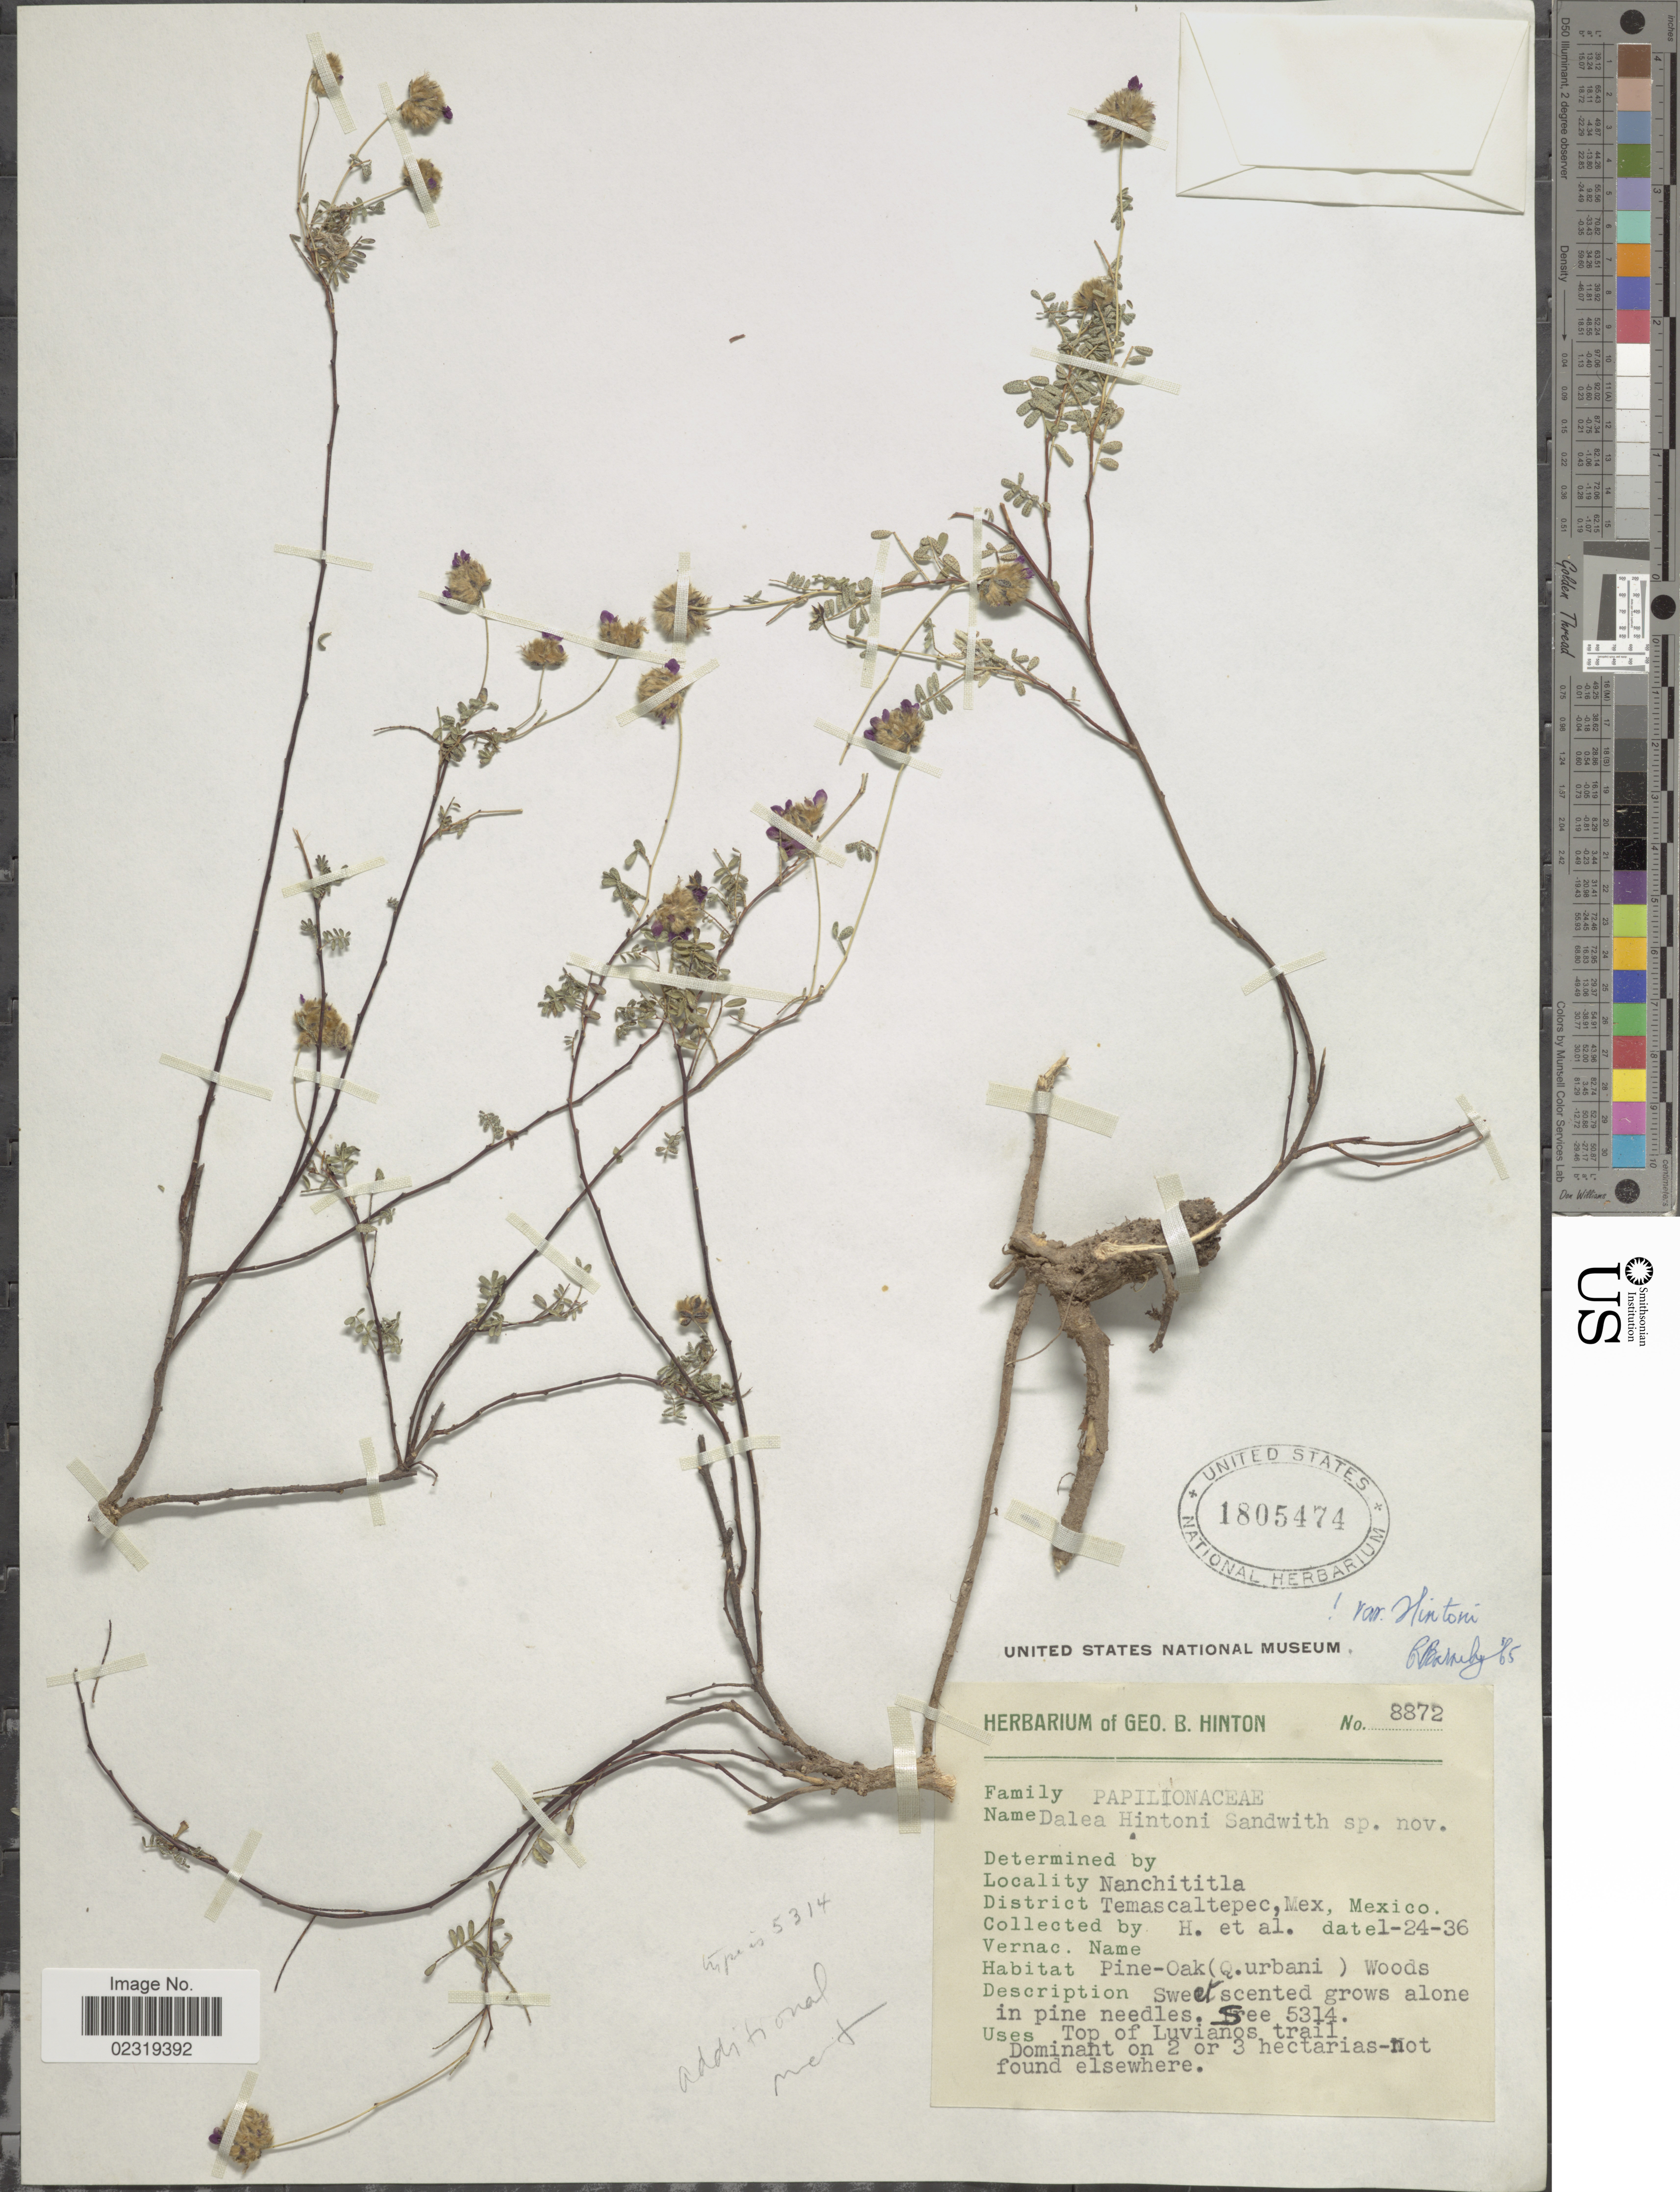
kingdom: Plantae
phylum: Tracheophyta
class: Magnoliopsida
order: Fabales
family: Fabaceae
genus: Dalea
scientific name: Dalea hintonii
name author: Sandwith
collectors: G. B. Hinton & et al.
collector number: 8872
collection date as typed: Transcribed d/m/y: 24/1/36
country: Mexico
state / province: México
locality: Nanchititla, District Temascaltepec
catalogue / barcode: US 1805474